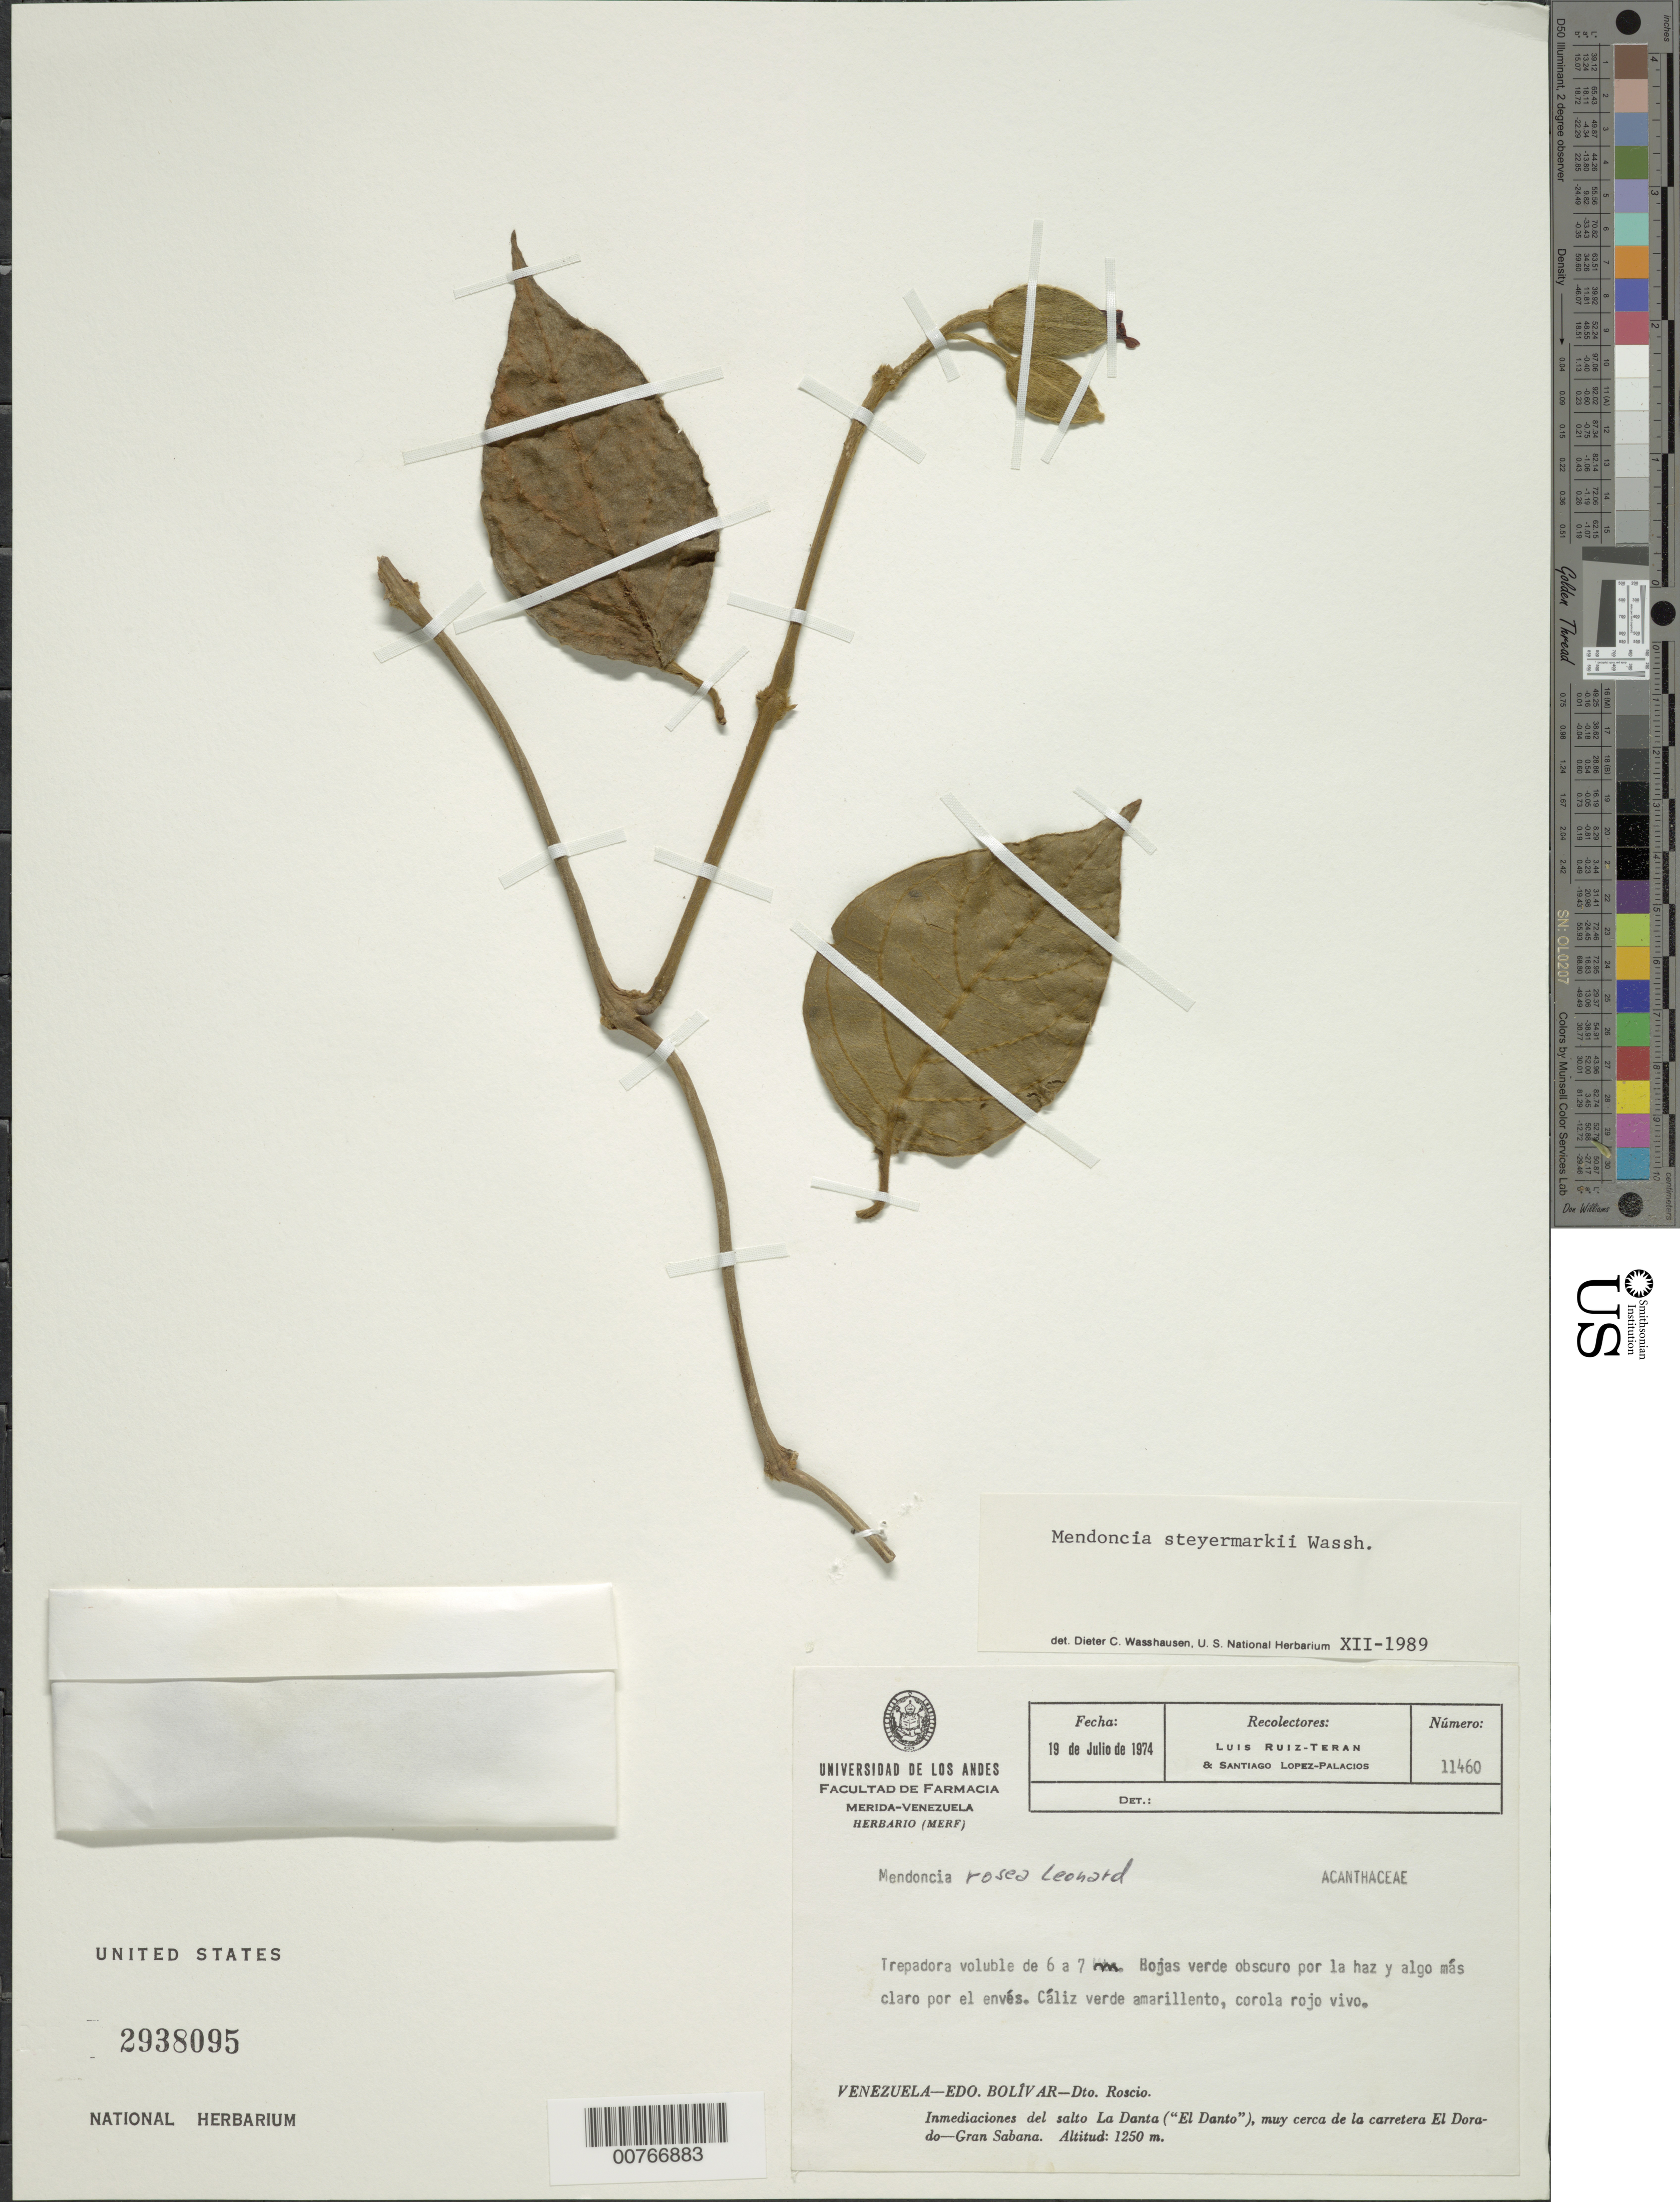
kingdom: Plantae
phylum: Tracheophyta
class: Magnoliopsida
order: Lamiales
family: Acanthaceae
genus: Mendoncia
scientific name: Mendoncia steyermarkii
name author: Wassh.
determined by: Wasshausen, Dieter C., (BOT), Smithsonian Institution - National Museum of Natural History (UNITED STATES)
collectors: L. E. Ruíz-Terán & S. López-Palacios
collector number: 11460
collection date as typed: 19-Jul-74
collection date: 1974-07-19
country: Venezuela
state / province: Bolívar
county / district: Roscio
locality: El Dorado-Gran Sabana carretera, inmediaciones del salto La Danta ("El Danto")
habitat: Roadside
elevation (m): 1250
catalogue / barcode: US 2938095